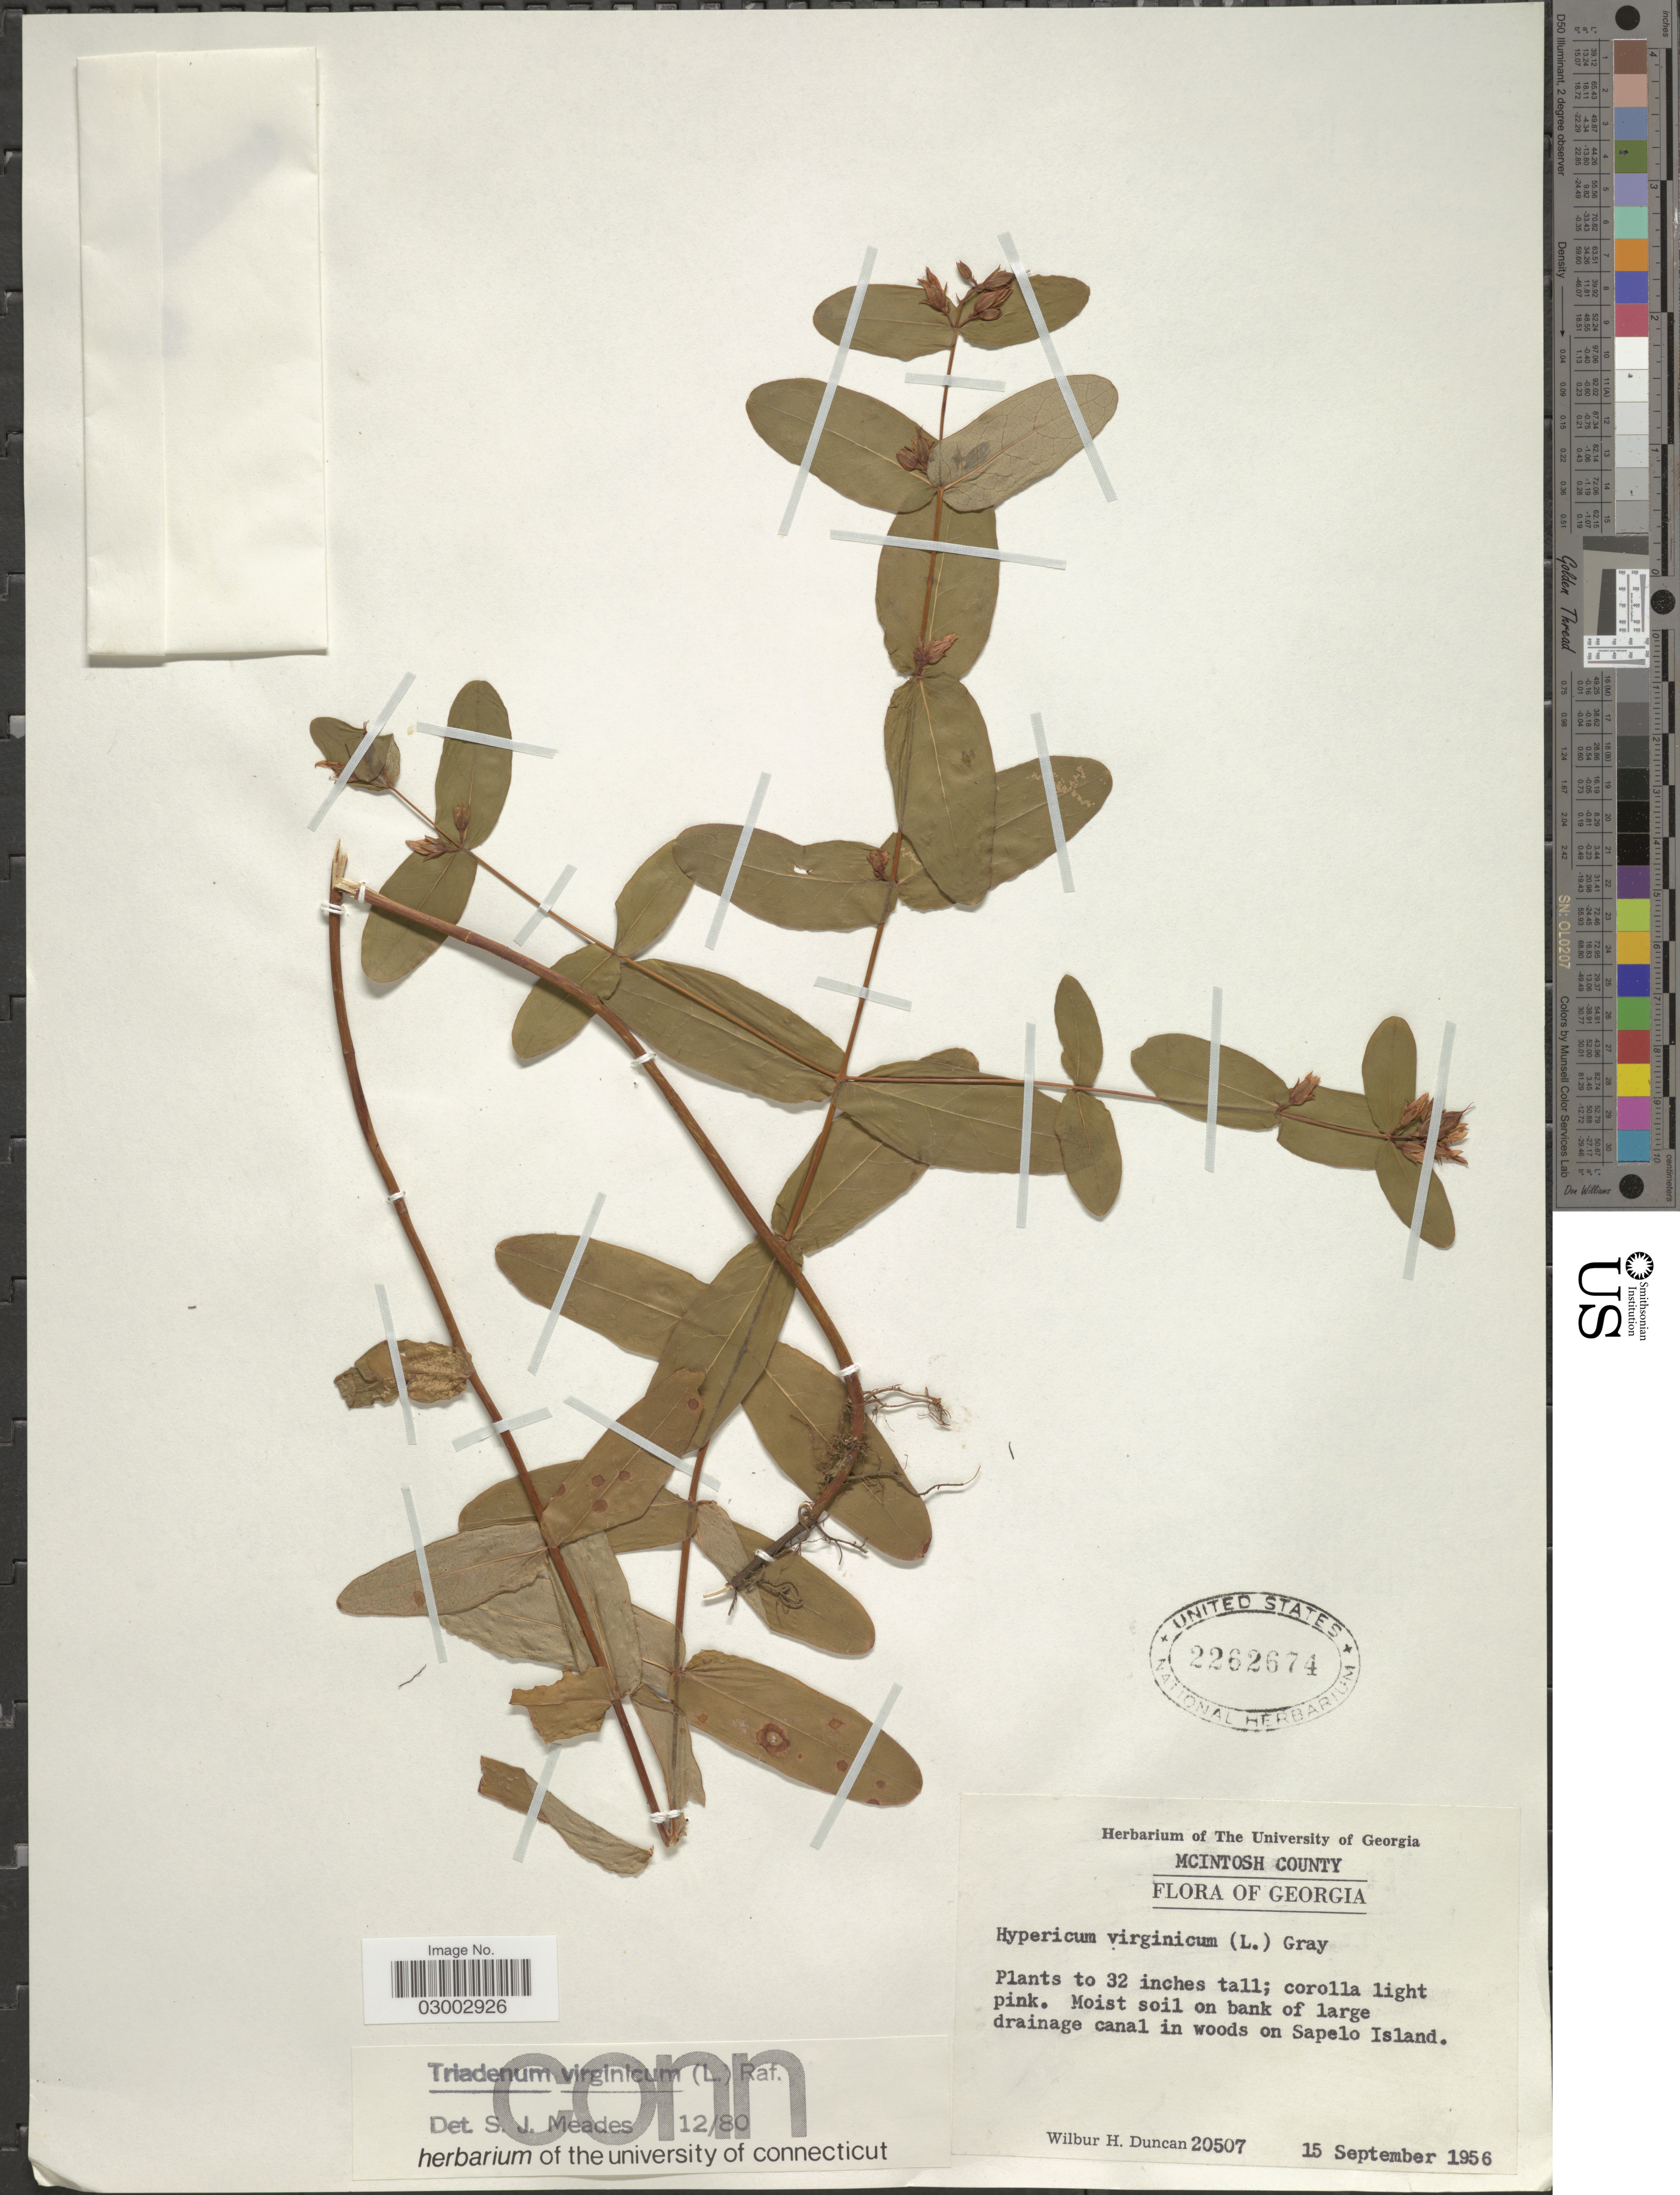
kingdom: Plantae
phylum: Tracheophyta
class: Magnoliopsida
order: Malpighiales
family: Hypericaceae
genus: Hypericum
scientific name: Hypericum virginicum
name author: L.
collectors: W. H. Duncan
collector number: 20507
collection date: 1956-09-15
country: United States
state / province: Georgia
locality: Mcintosh County. Moist soil on bank of large drainage canal in woods on Sapelo Island.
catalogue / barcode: US 2262674